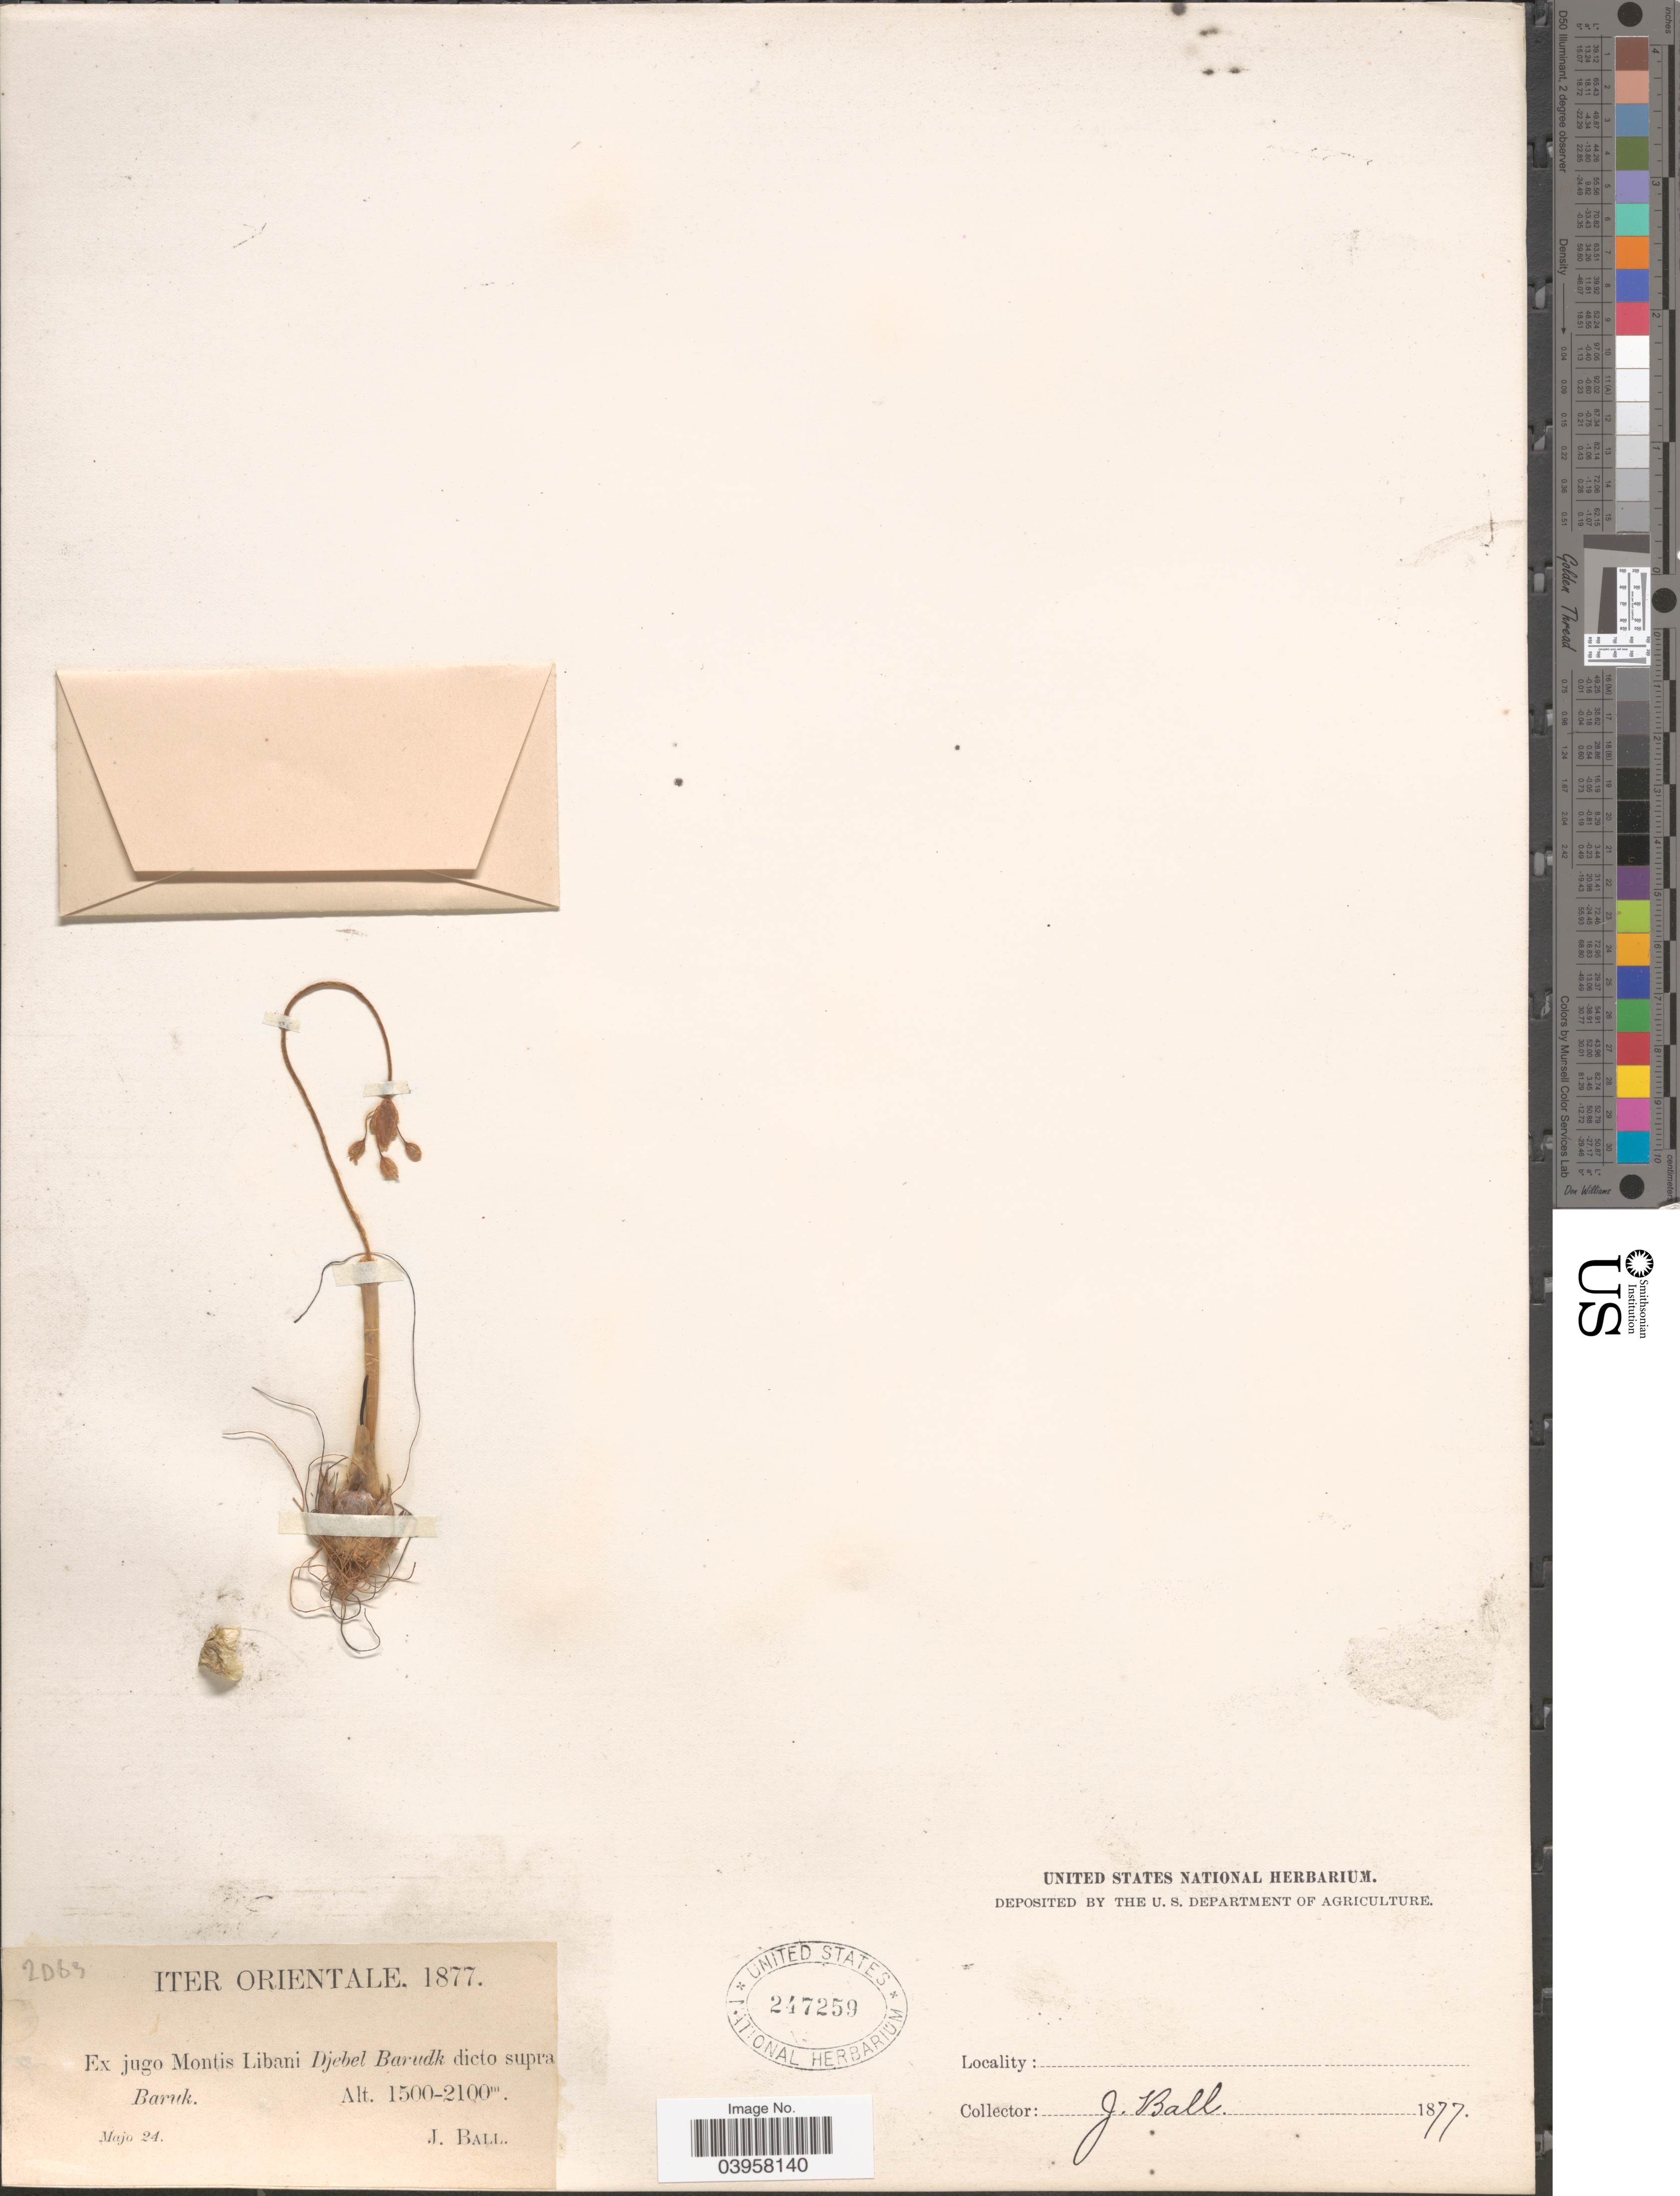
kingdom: Plantae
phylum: Tracheophyta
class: Liliopsida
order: Asparagales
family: Amaryllidaceae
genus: Allium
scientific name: Allium sp.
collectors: J. Ball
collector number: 2063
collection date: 1877-05-24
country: Lebanon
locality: Iter Orientale. Ex jugo Montis Libani Djebel Barudk dicto supra Baruk.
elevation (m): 1500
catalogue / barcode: US 247259